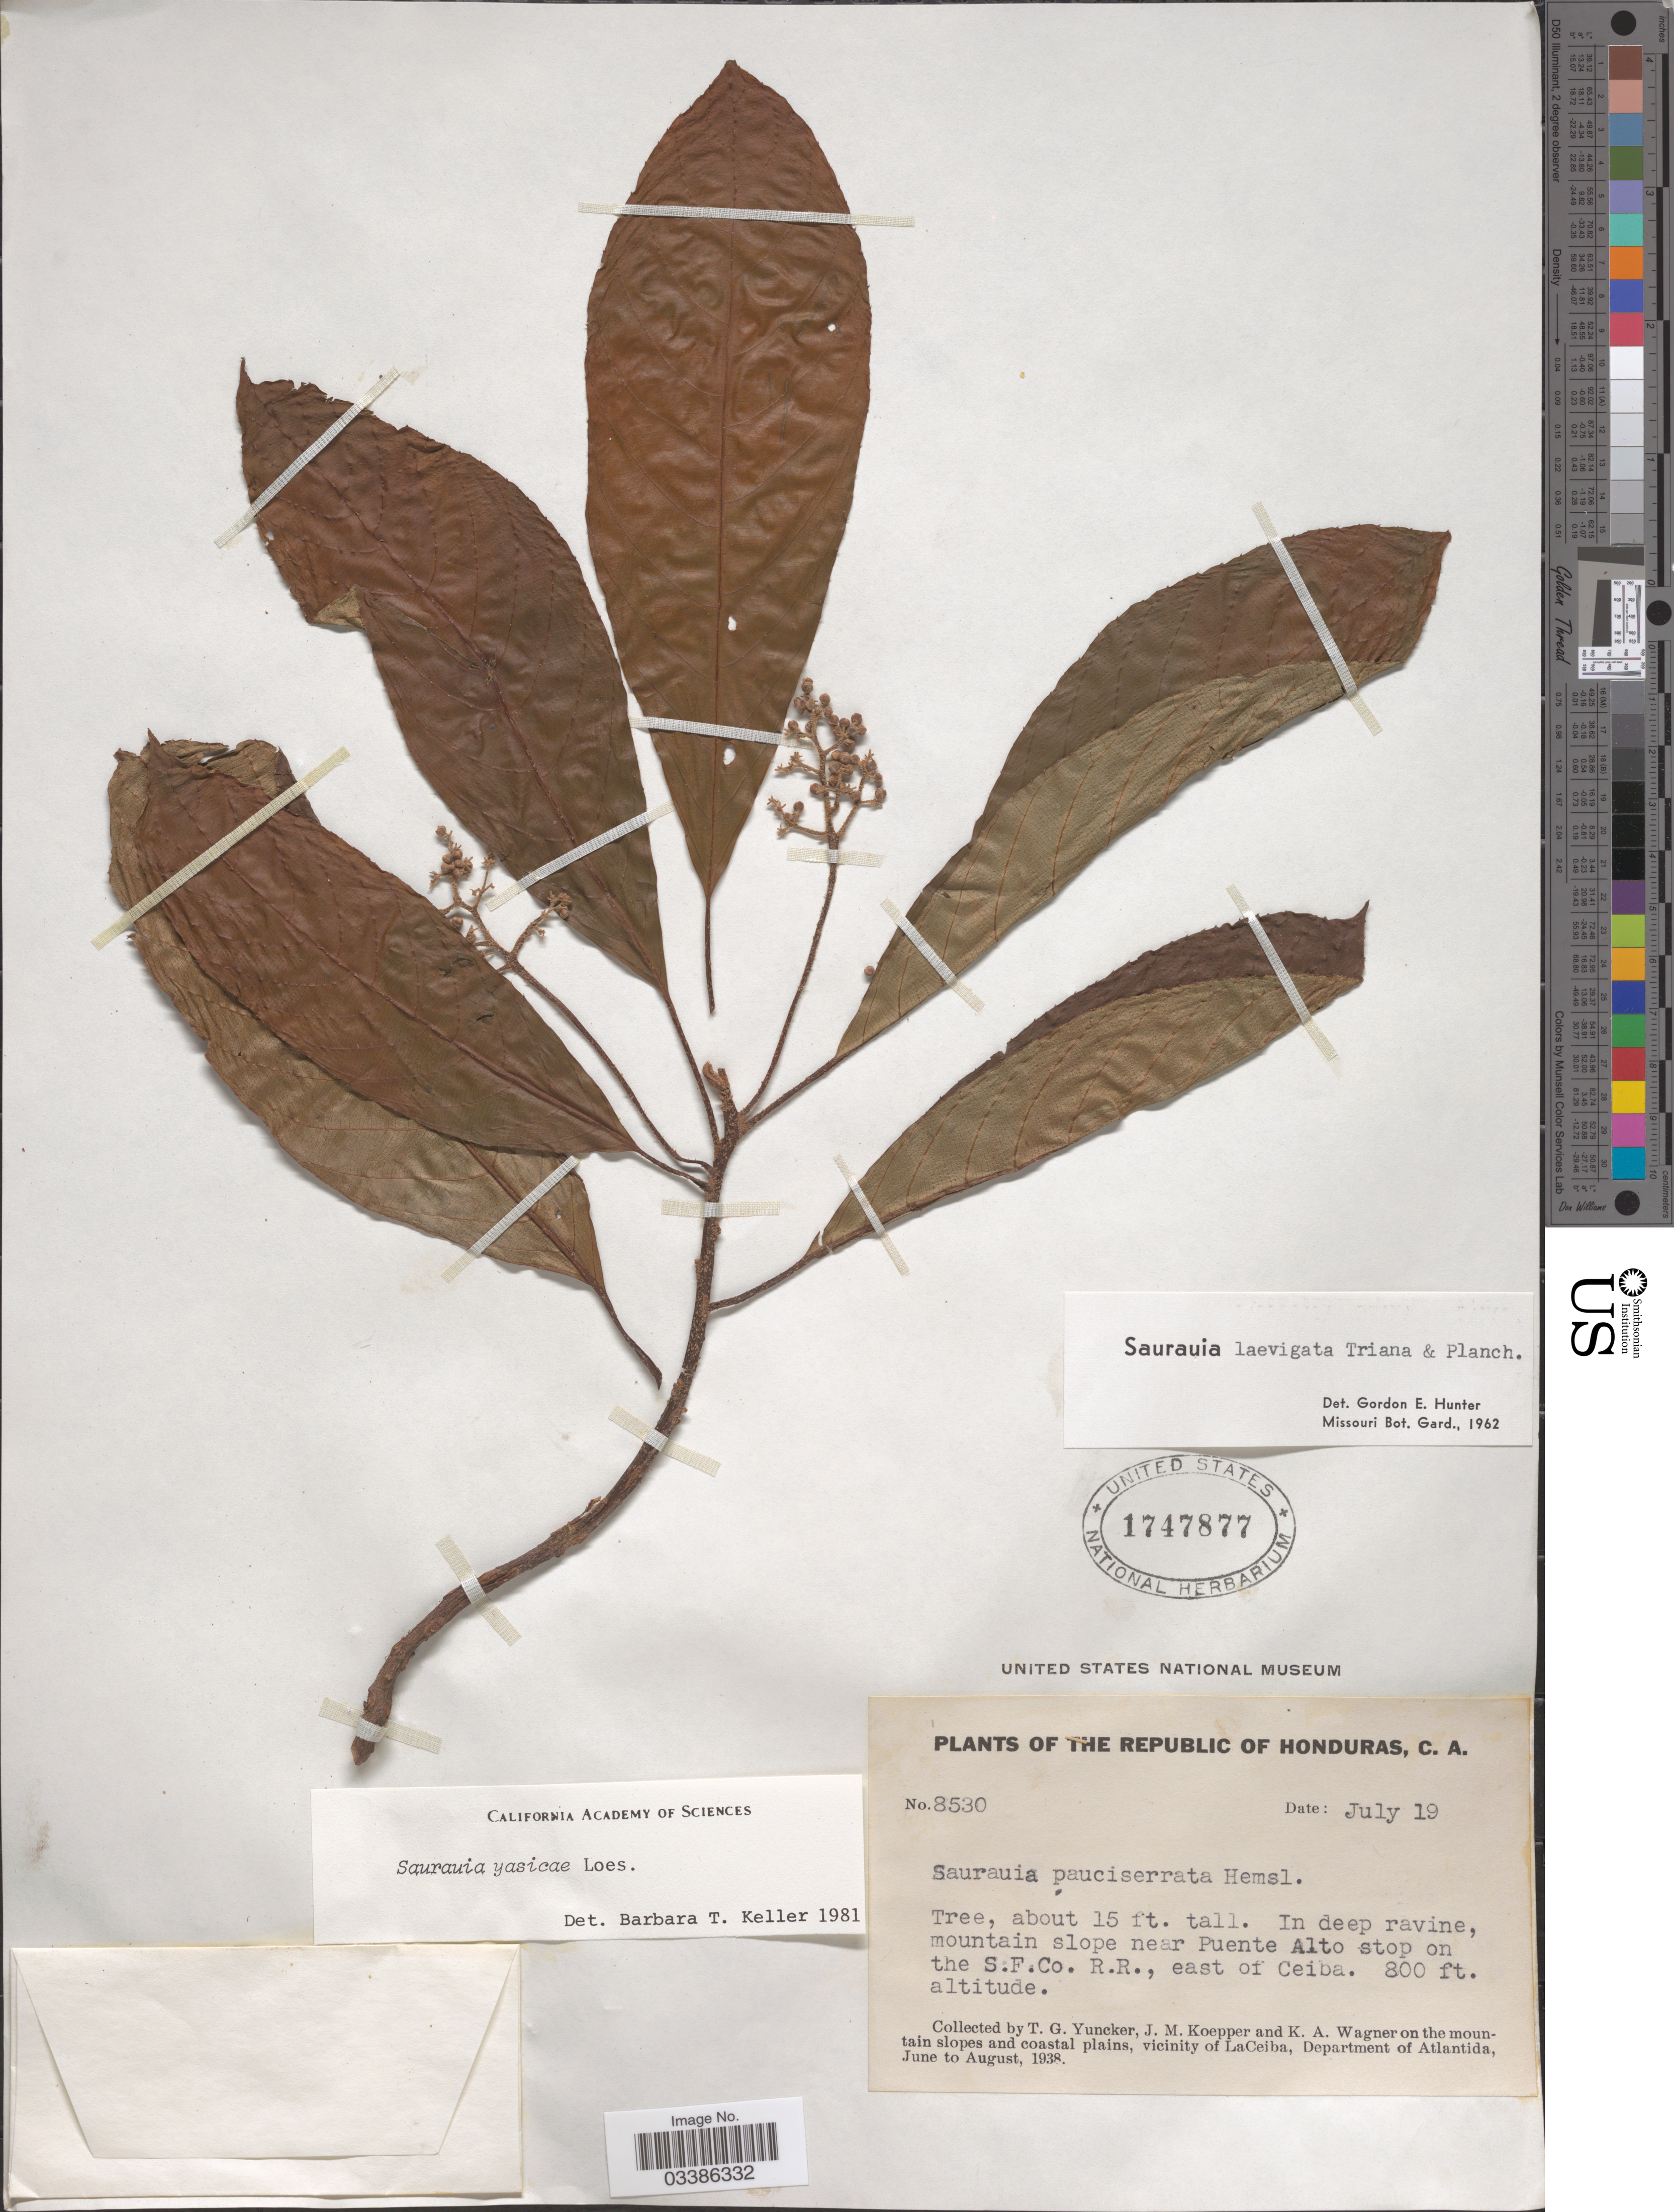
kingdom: Plantae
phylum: Tracheophyta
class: Magnoliopsida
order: Ericales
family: Actinidiaceae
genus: Saurauia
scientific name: Saurauia yasicae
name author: Loes.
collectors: T. G. Yuncker, J. M. Koepper & K. A. Wagner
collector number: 8530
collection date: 1938-07-19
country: Honduras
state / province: Atlántida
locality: In deep ravine, mountain slope near Puente Alto stop on the S. F. Co. R.R., east of Ceiba. On the mountain slopes and coastal plains, vicinity of LaCeiba, Department of Atlantida.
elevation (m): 244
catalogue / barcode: US 1747877